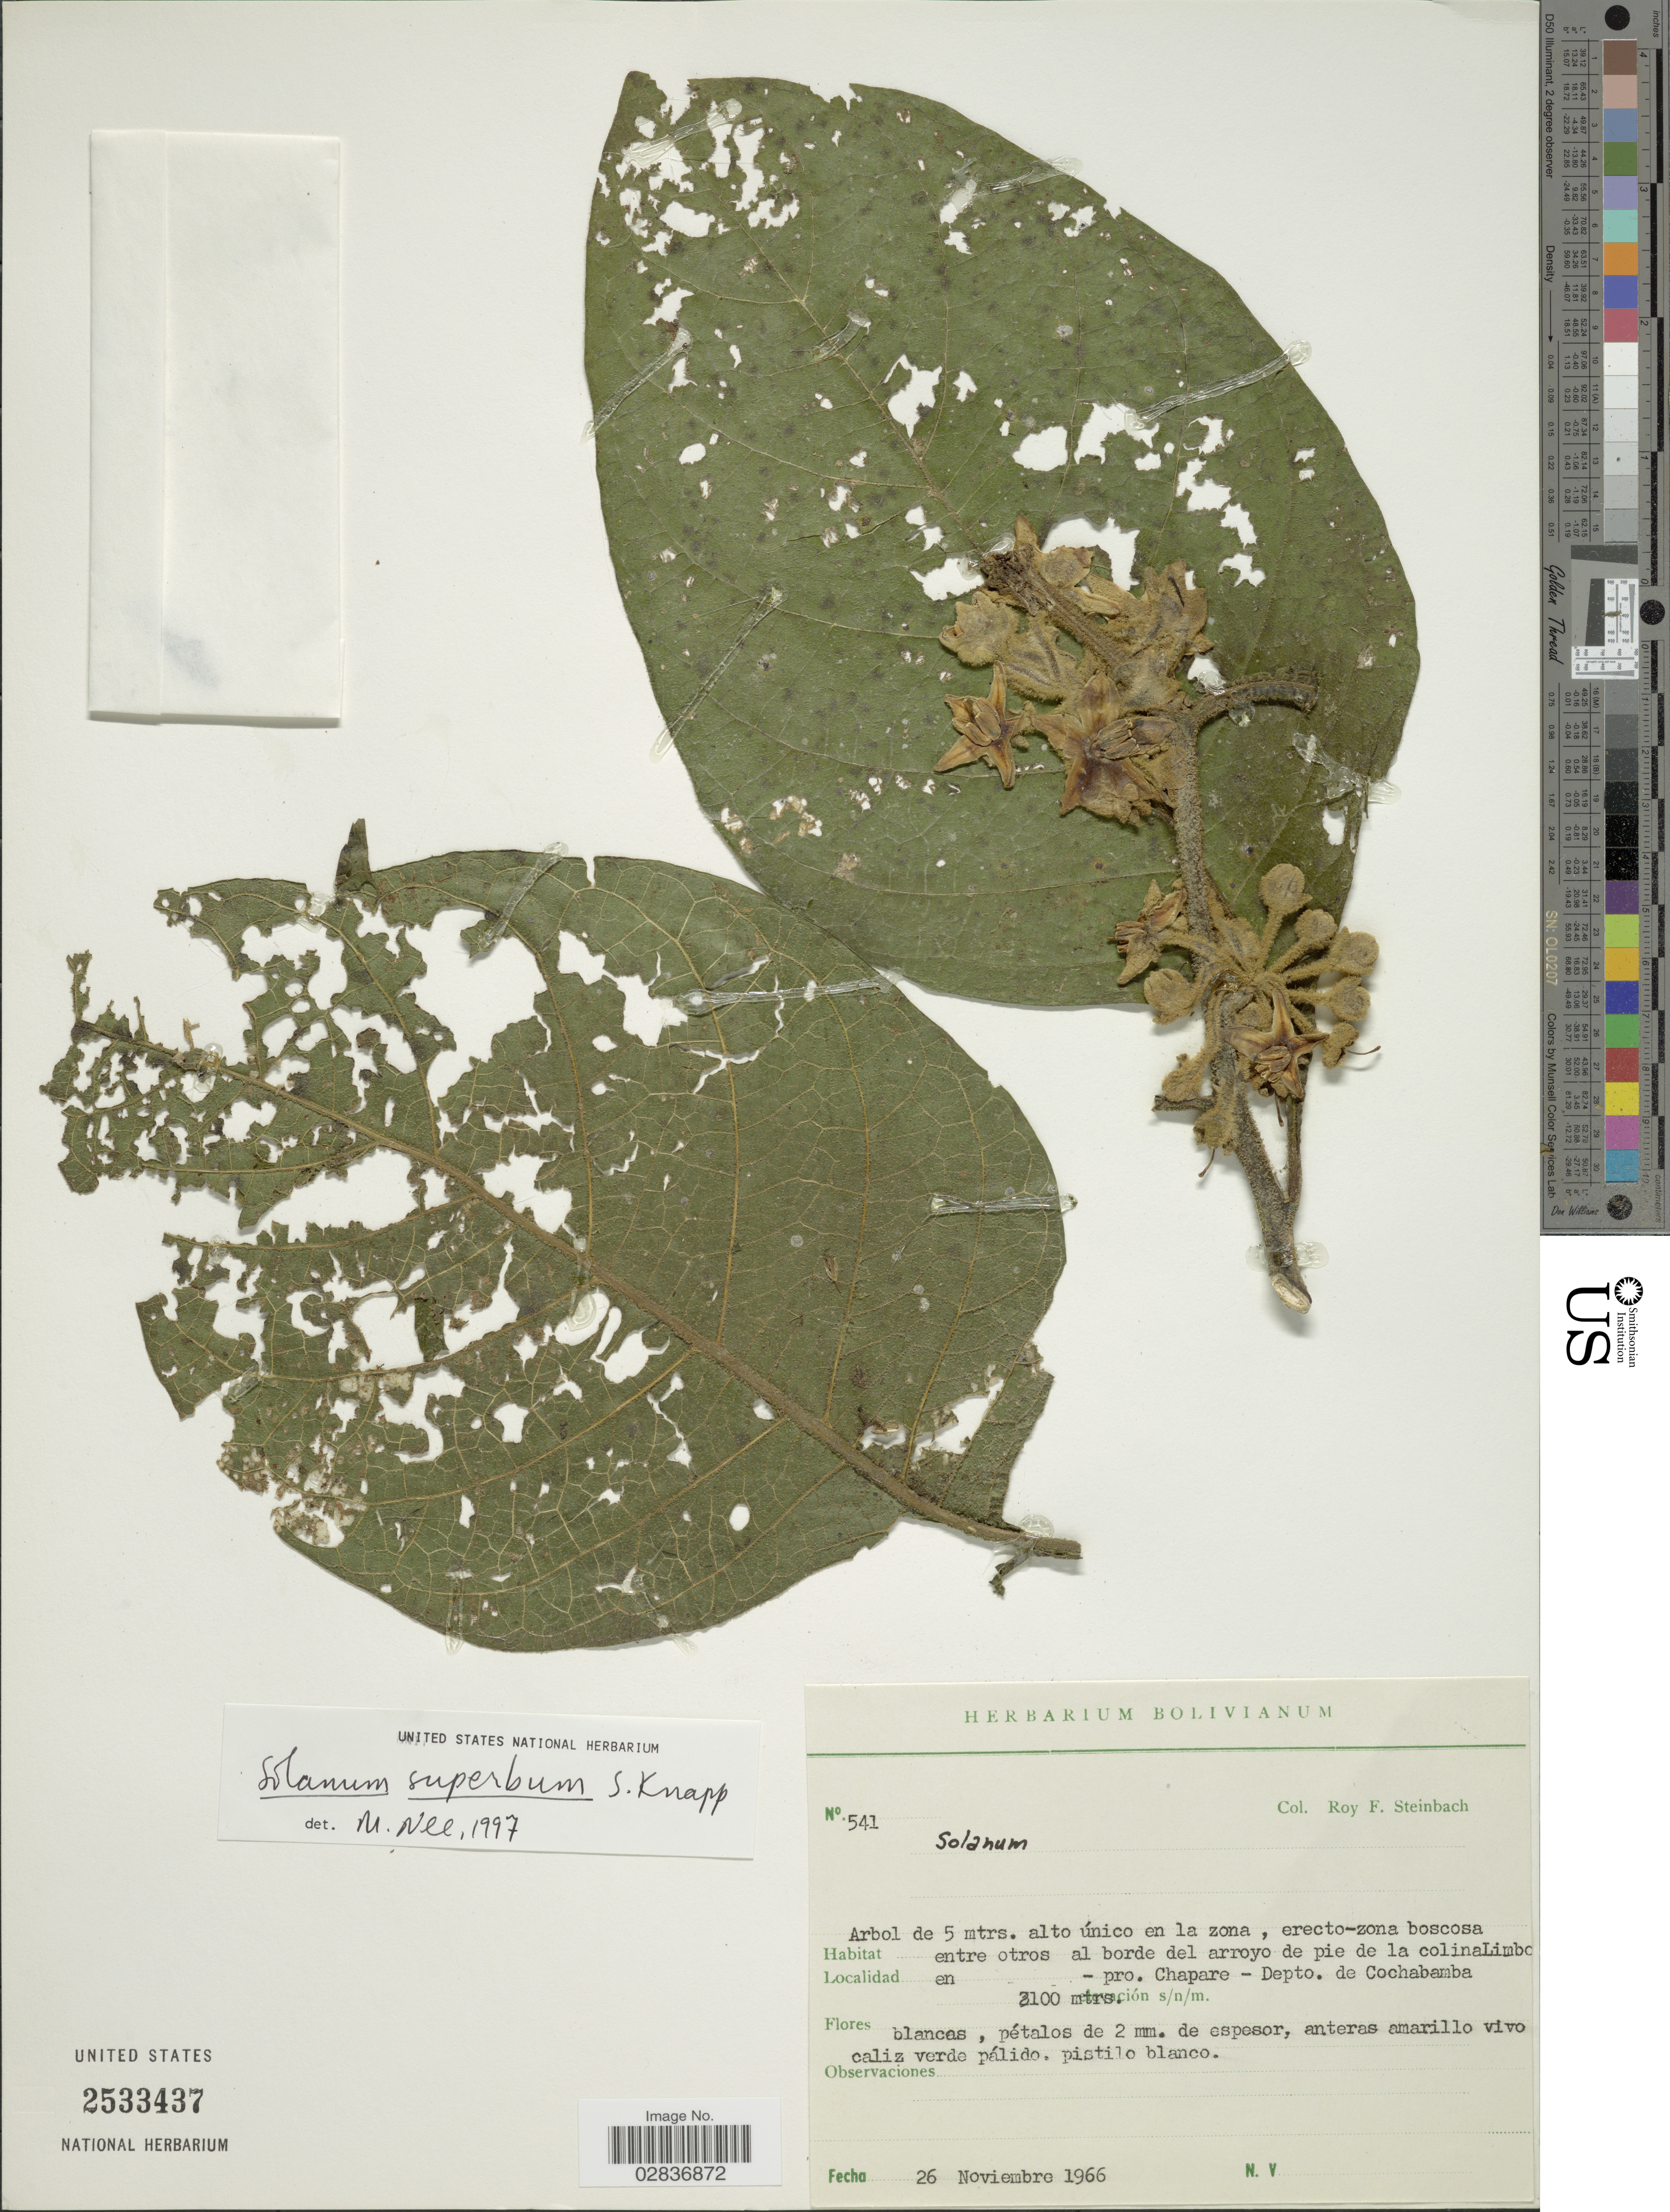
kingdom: Plantae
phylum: Tracheophyta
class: Magnoliopsida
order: Solanales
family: Solanaceae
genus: Solanum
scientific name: Solanum superbum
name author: S. Knapp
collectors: R. F. Steinbach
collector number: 541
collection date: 1966-11-26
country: Bolivia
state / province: Cochabamba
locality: Erecto-zona boscosa entre otros al borde del arroyo de pie de la colina Limbo en - pro. Chapare -Depto. de Cochabamba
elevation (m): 2100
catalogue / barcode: US 2533437